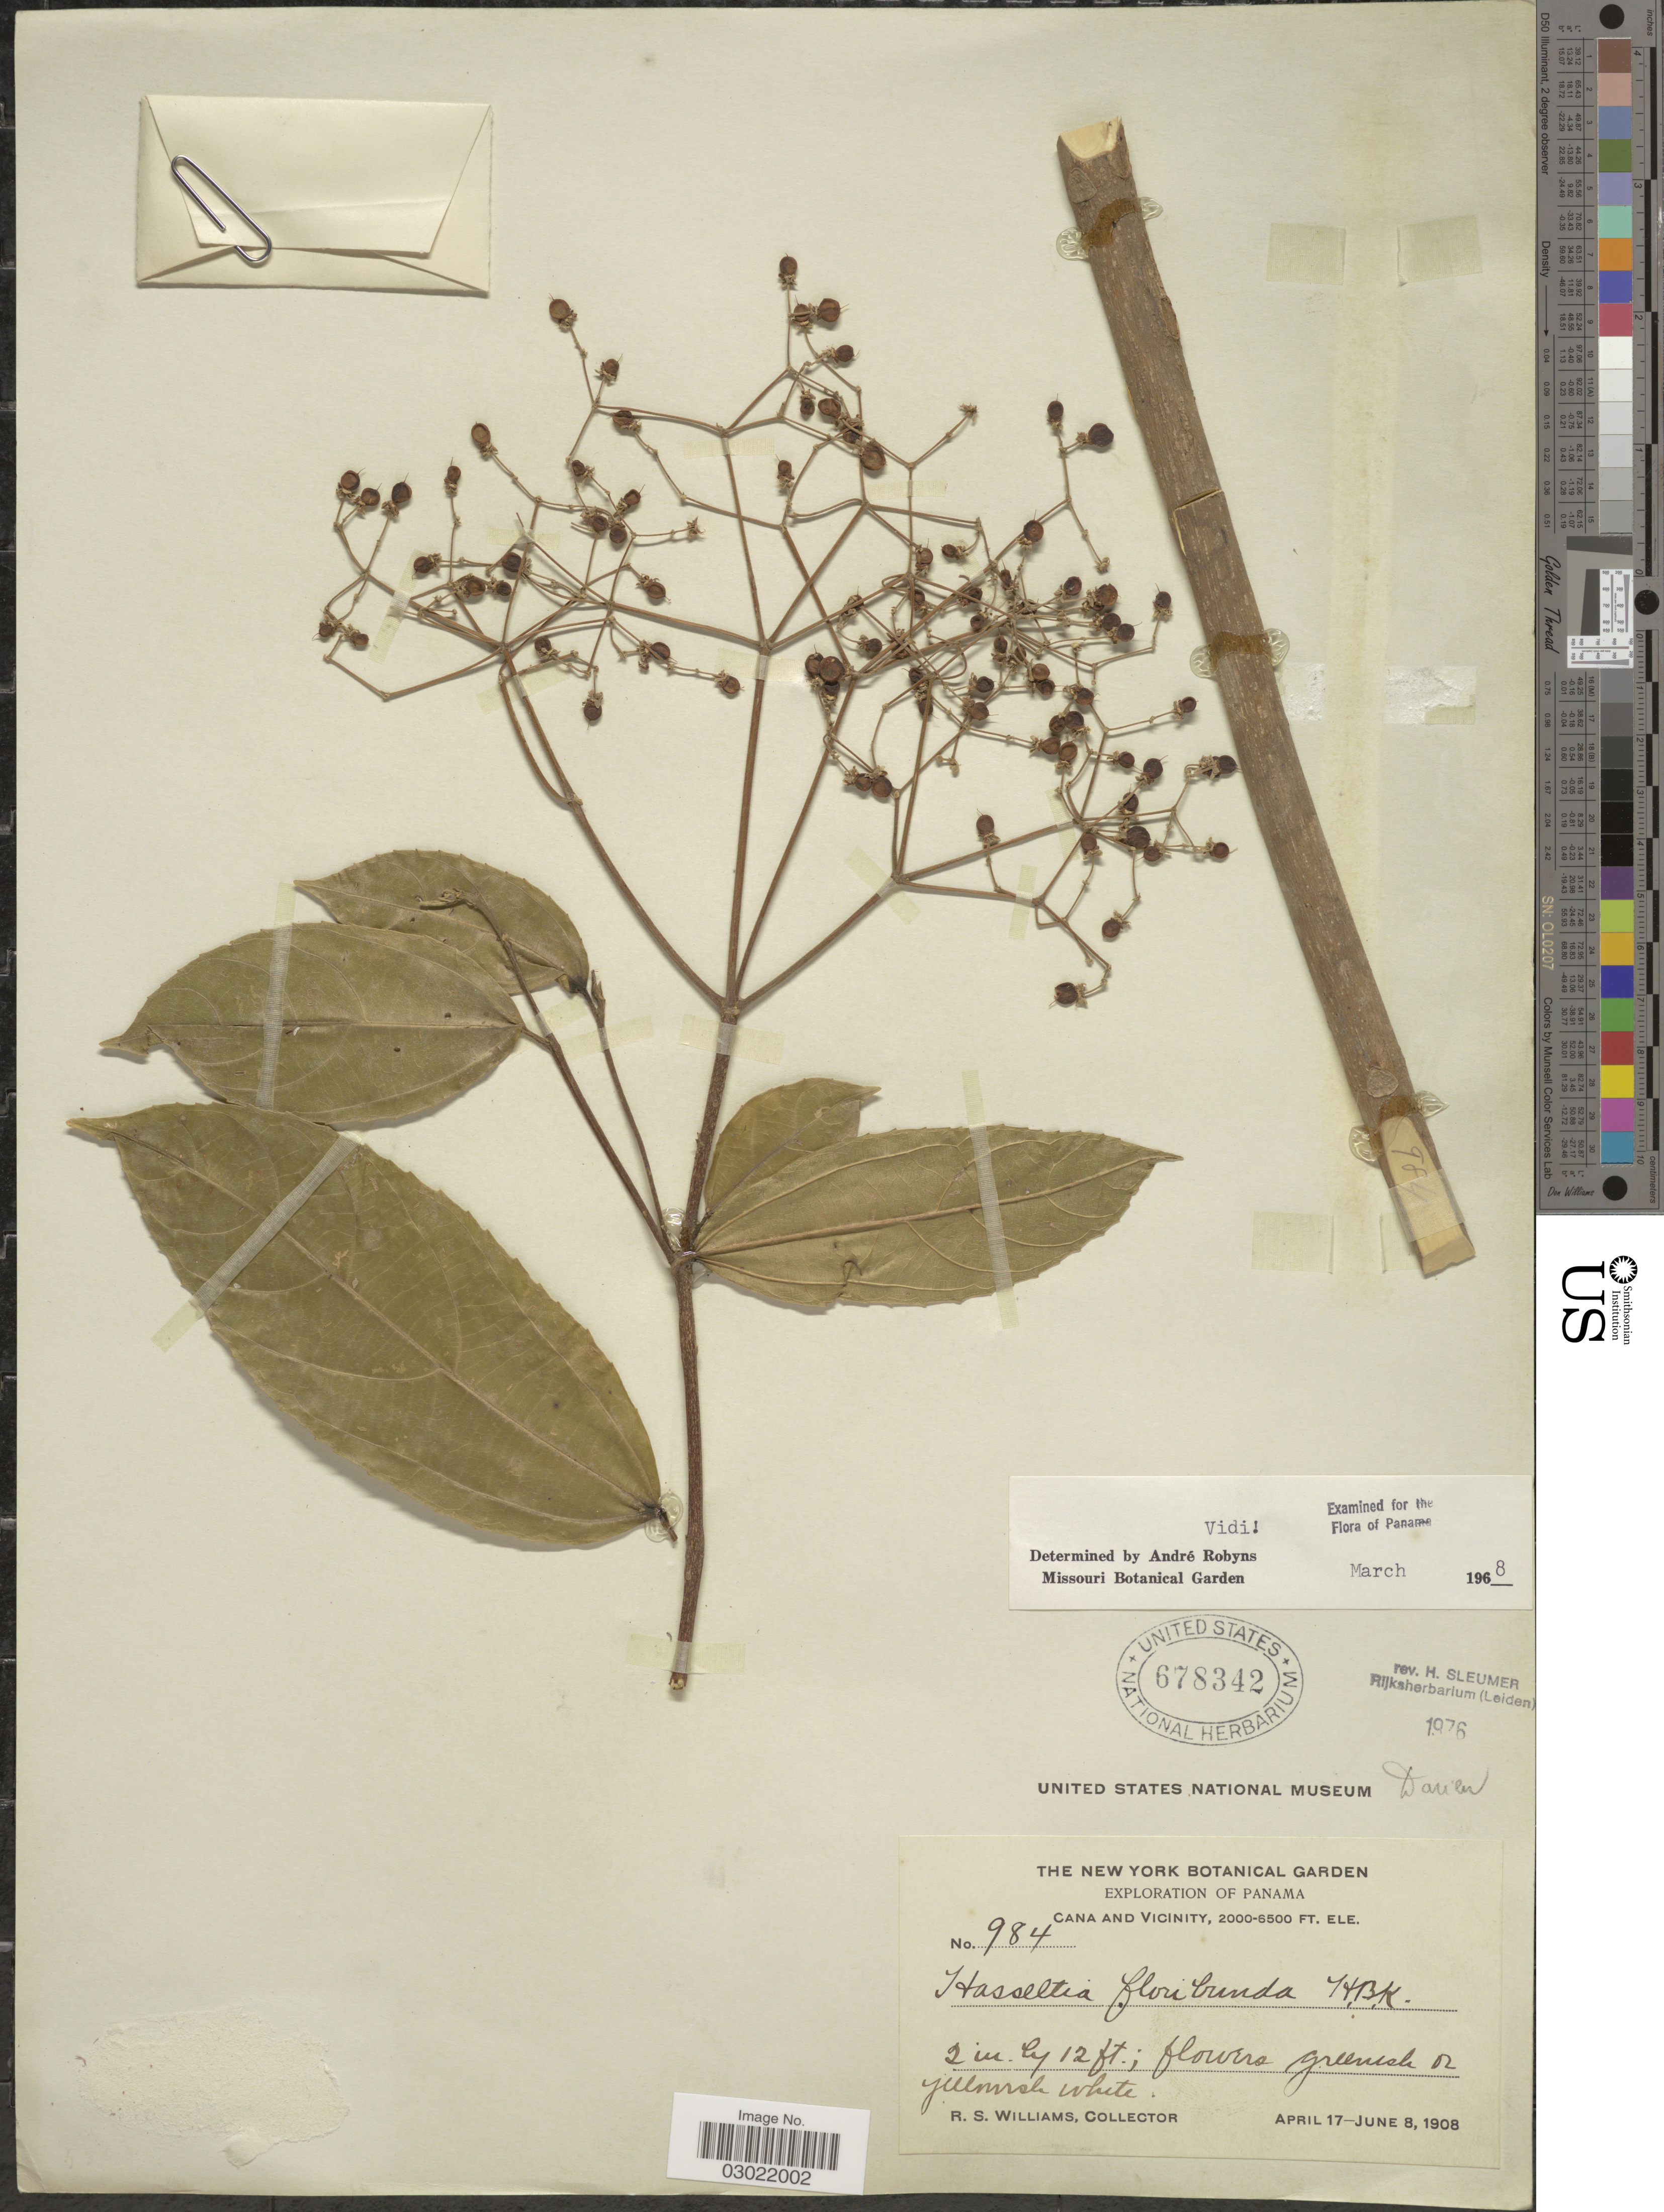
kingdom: Plantae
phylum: Tracheophyta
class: Magnoliopsida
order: Malpighiales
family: Salicaceae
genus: Hasseltia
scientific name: Hasseltia floribunda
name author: Kunth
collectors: R. S. Williams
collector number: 984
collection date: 1908-04-17/1908-06-08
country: Panama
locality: Cana and vicinity.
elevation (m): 610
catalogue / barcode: US 678342